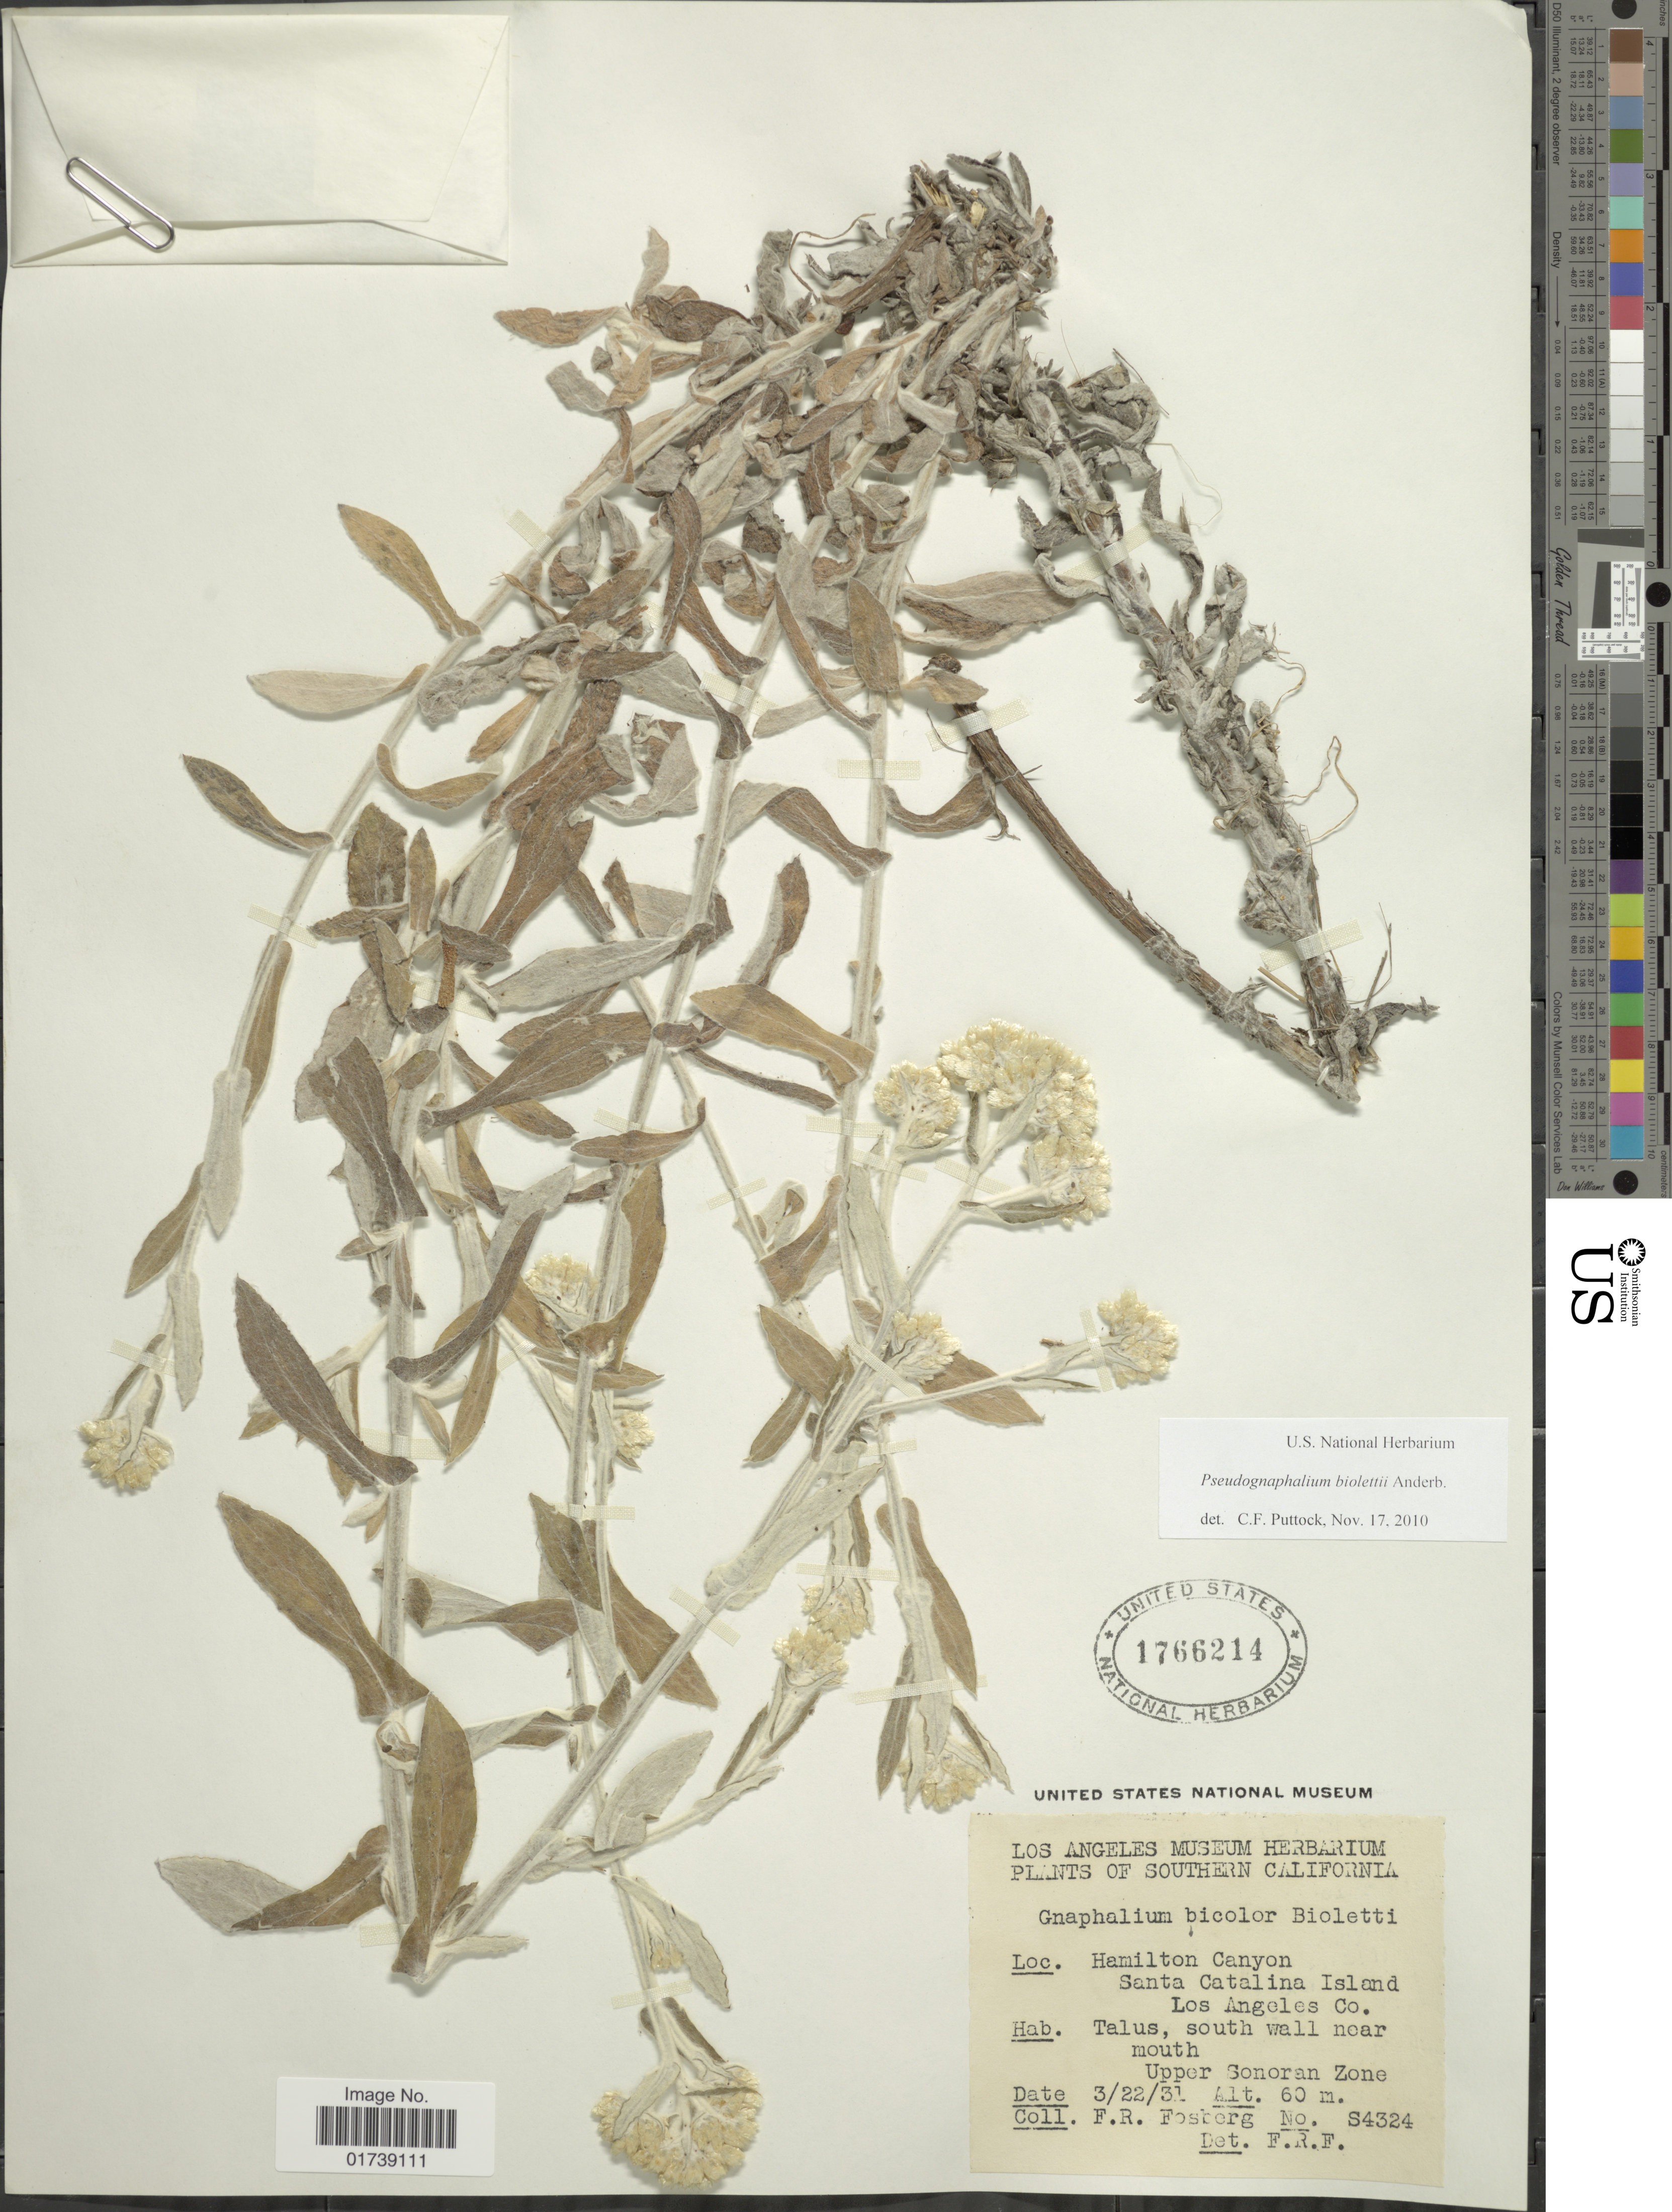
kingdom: Plantae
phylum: Tracheophyta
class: Magnoliopsida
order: Asterales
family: Asteraceae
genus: Pseudognaphalium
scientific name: Pseudognaphalium biolettii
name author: Anderb.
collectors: F. R. Fosberg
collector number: S4324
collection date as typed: Transcribed d/m/y: 22/3/31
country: United States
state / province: California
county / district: Los Angeles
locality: Hamilton Canyon, Santa Catalina Island, Los Angeles Co.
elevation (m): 60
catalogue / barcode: US 1766214